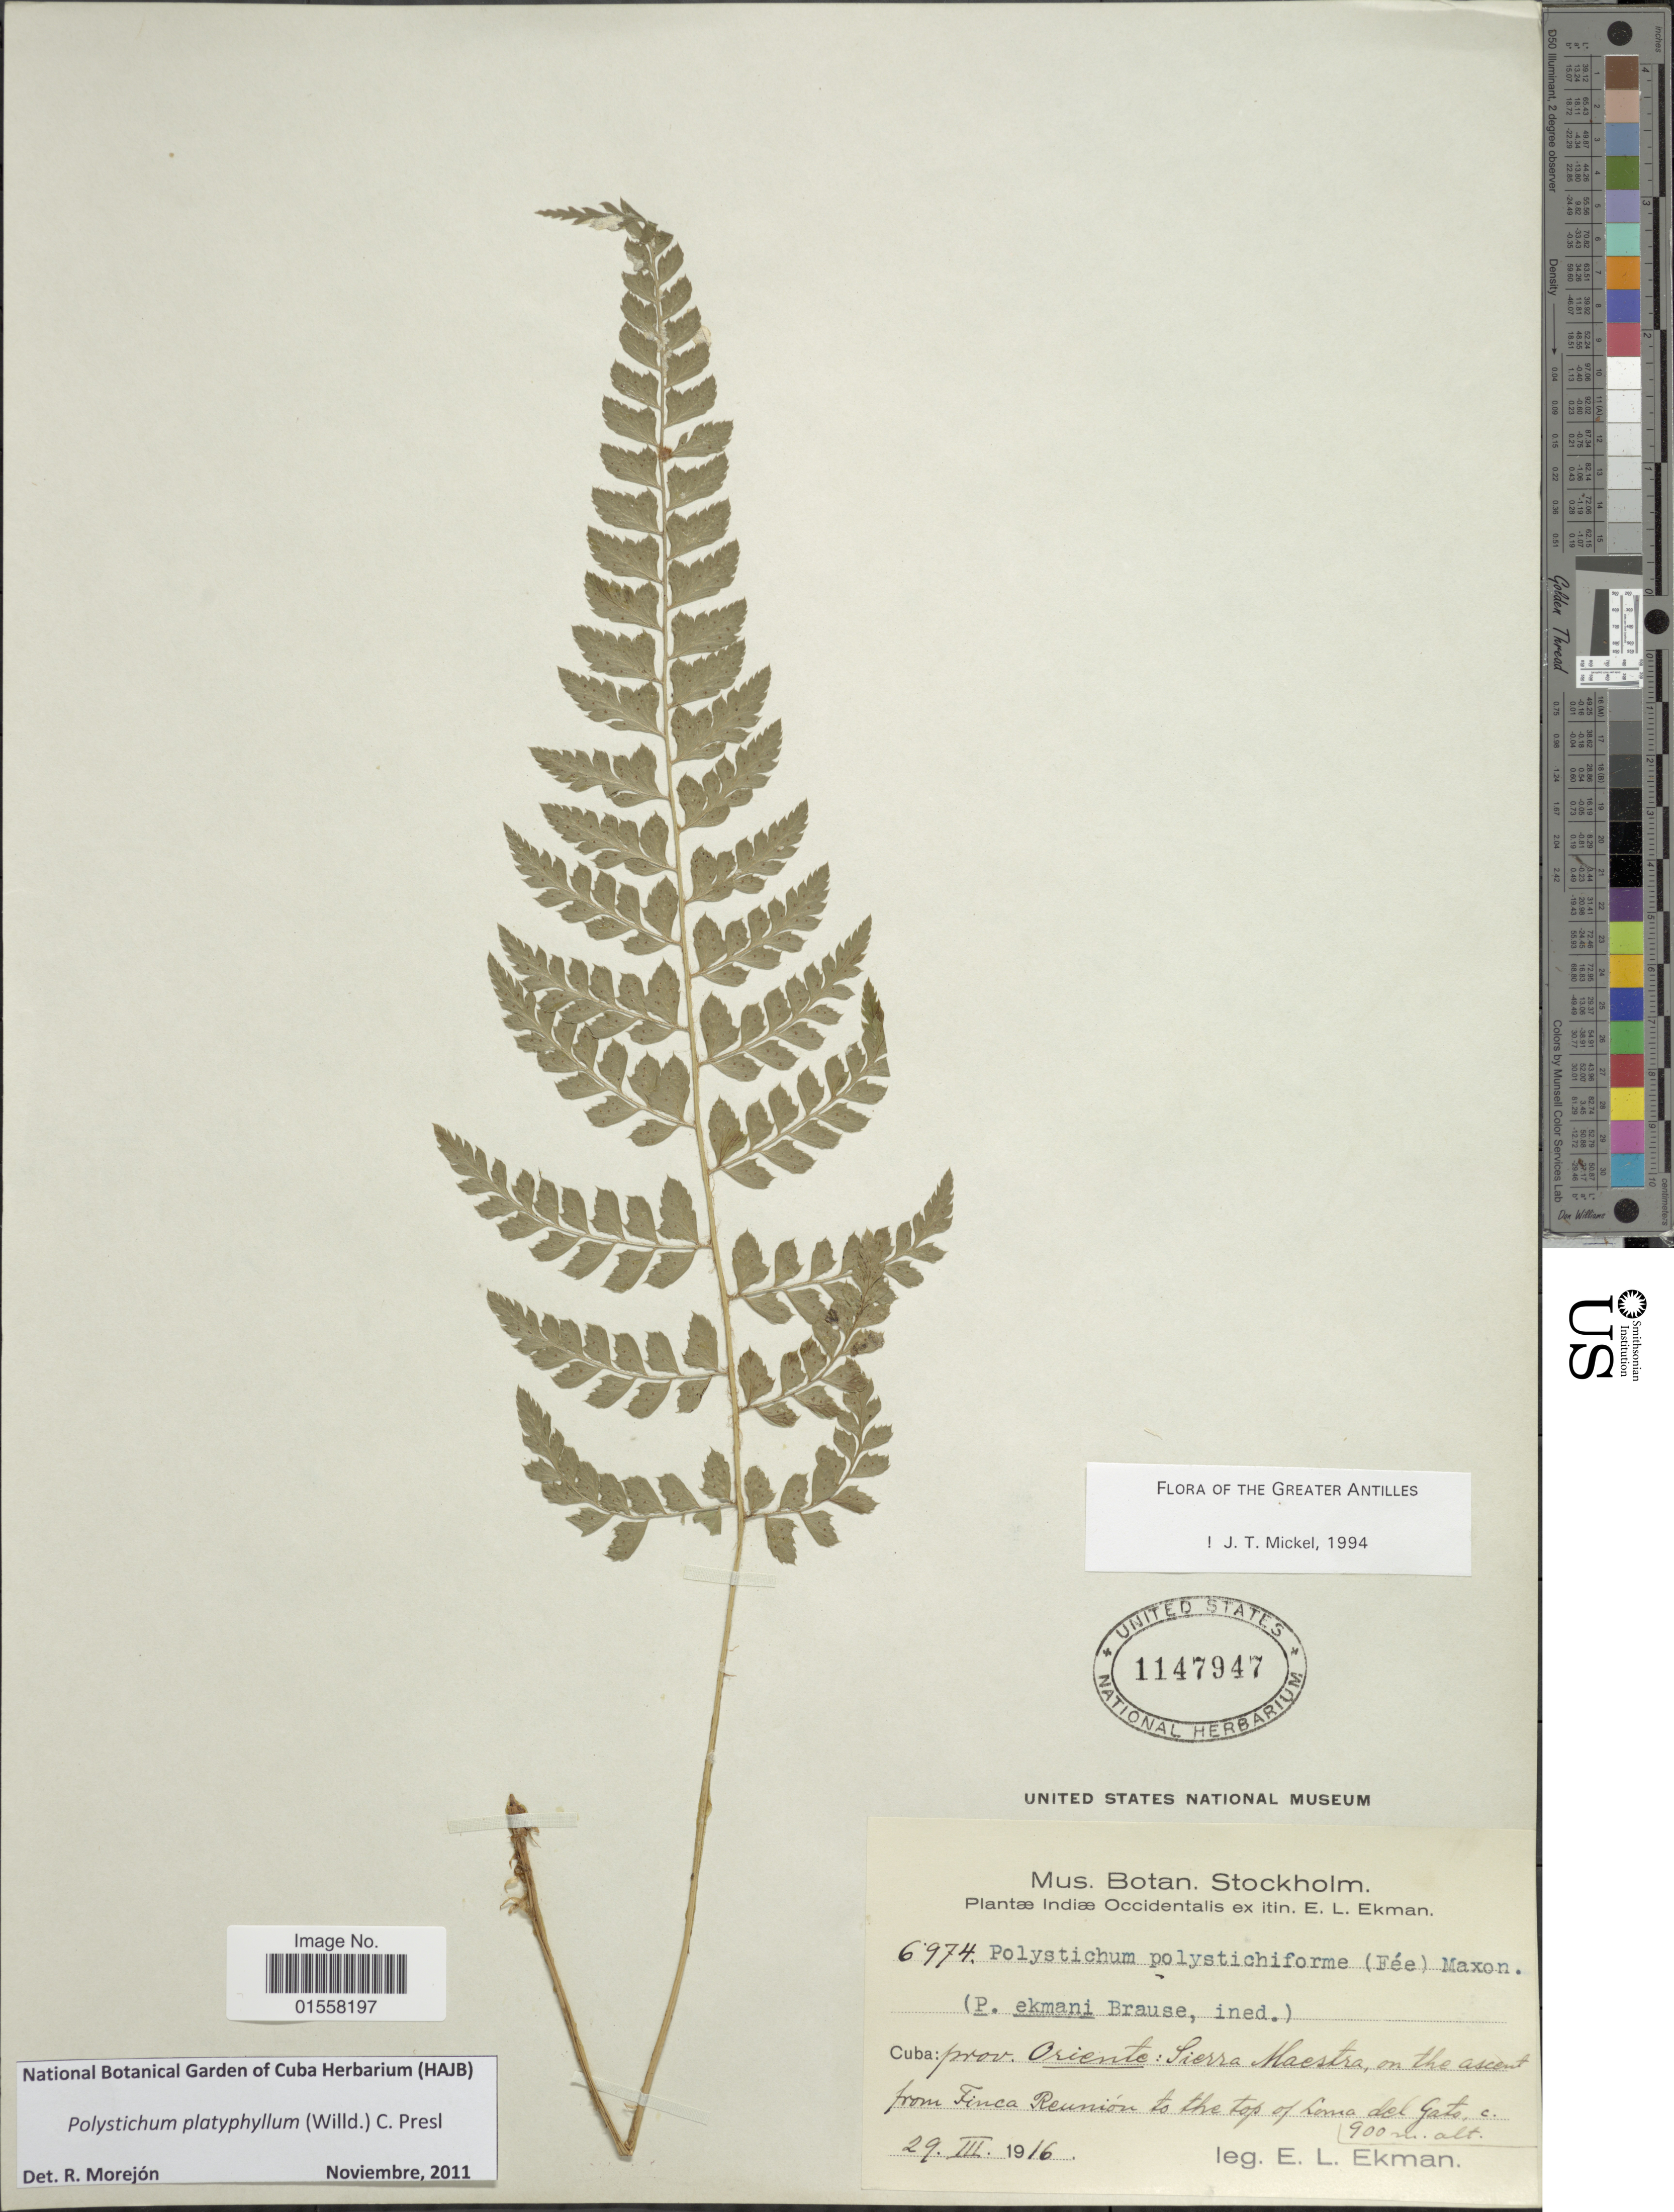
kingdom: Plantae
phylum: Tracheophyta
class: Polypodiopsida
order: Polypodiales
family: Dryopteridaceae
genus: Polystichum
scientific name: Polystichum platyphyllum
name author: (Willd.) C. Presl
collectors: E. L. Ekman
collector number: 6974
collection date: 1916-03-29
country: Cuba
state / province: Oriente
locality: Indiae Occidentalis, Cuba: prov. Oriente: Sierra Maestra , on the ascent from Finca Reunion to the top of Loma del Gato.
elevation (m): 900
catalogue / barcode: US 1147947